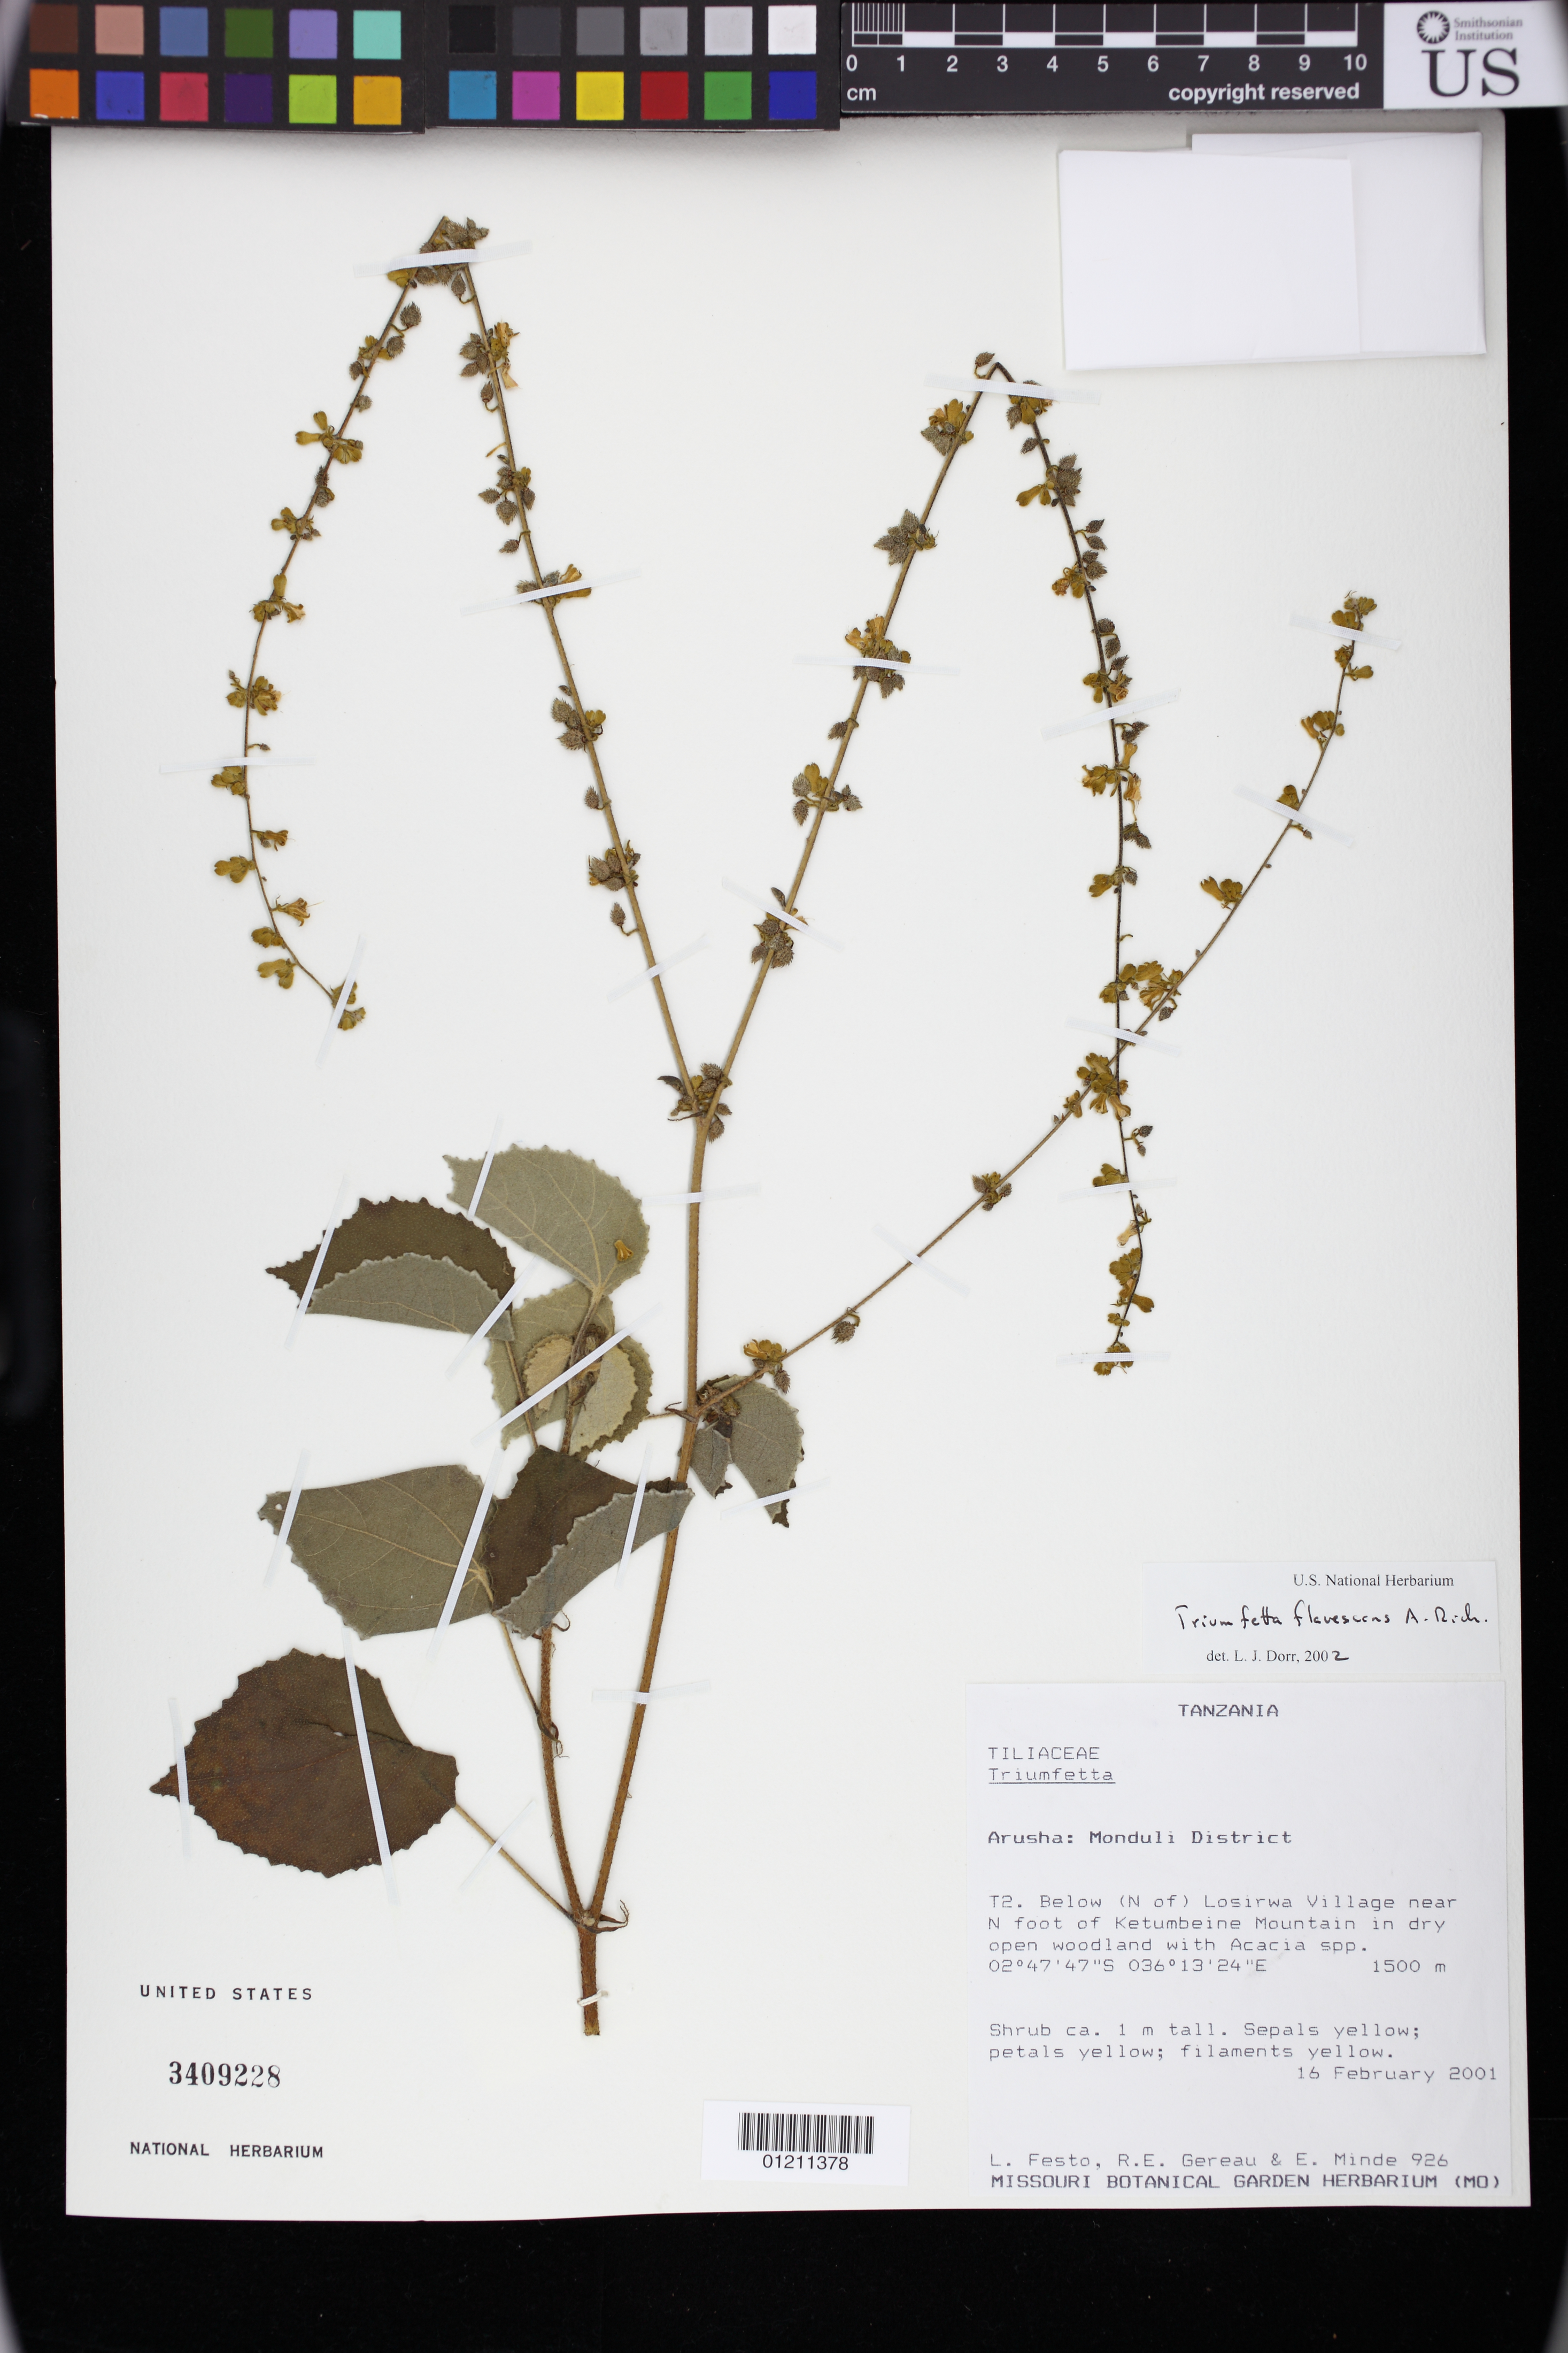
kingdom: Plantae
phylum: Tracheophyta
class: Magnoliopsida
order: Malvales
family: Malvaceae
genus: Triumfetta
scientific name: Triumfetta flavescens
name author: Hochst. ex A. Rich.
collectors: L. Festo, R. E. Gereau & E. Minde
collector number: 926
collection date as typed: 16 Feb 2001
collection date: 2001-02-16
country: Tanzania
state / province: Arusha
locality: Arusha: Monduli District. T2. Below (N of) Losirwa Village near N foot of Ketumbeine Mountain in dry open woodland with Acacia spp.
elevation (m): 1500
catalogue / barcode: US 3409228